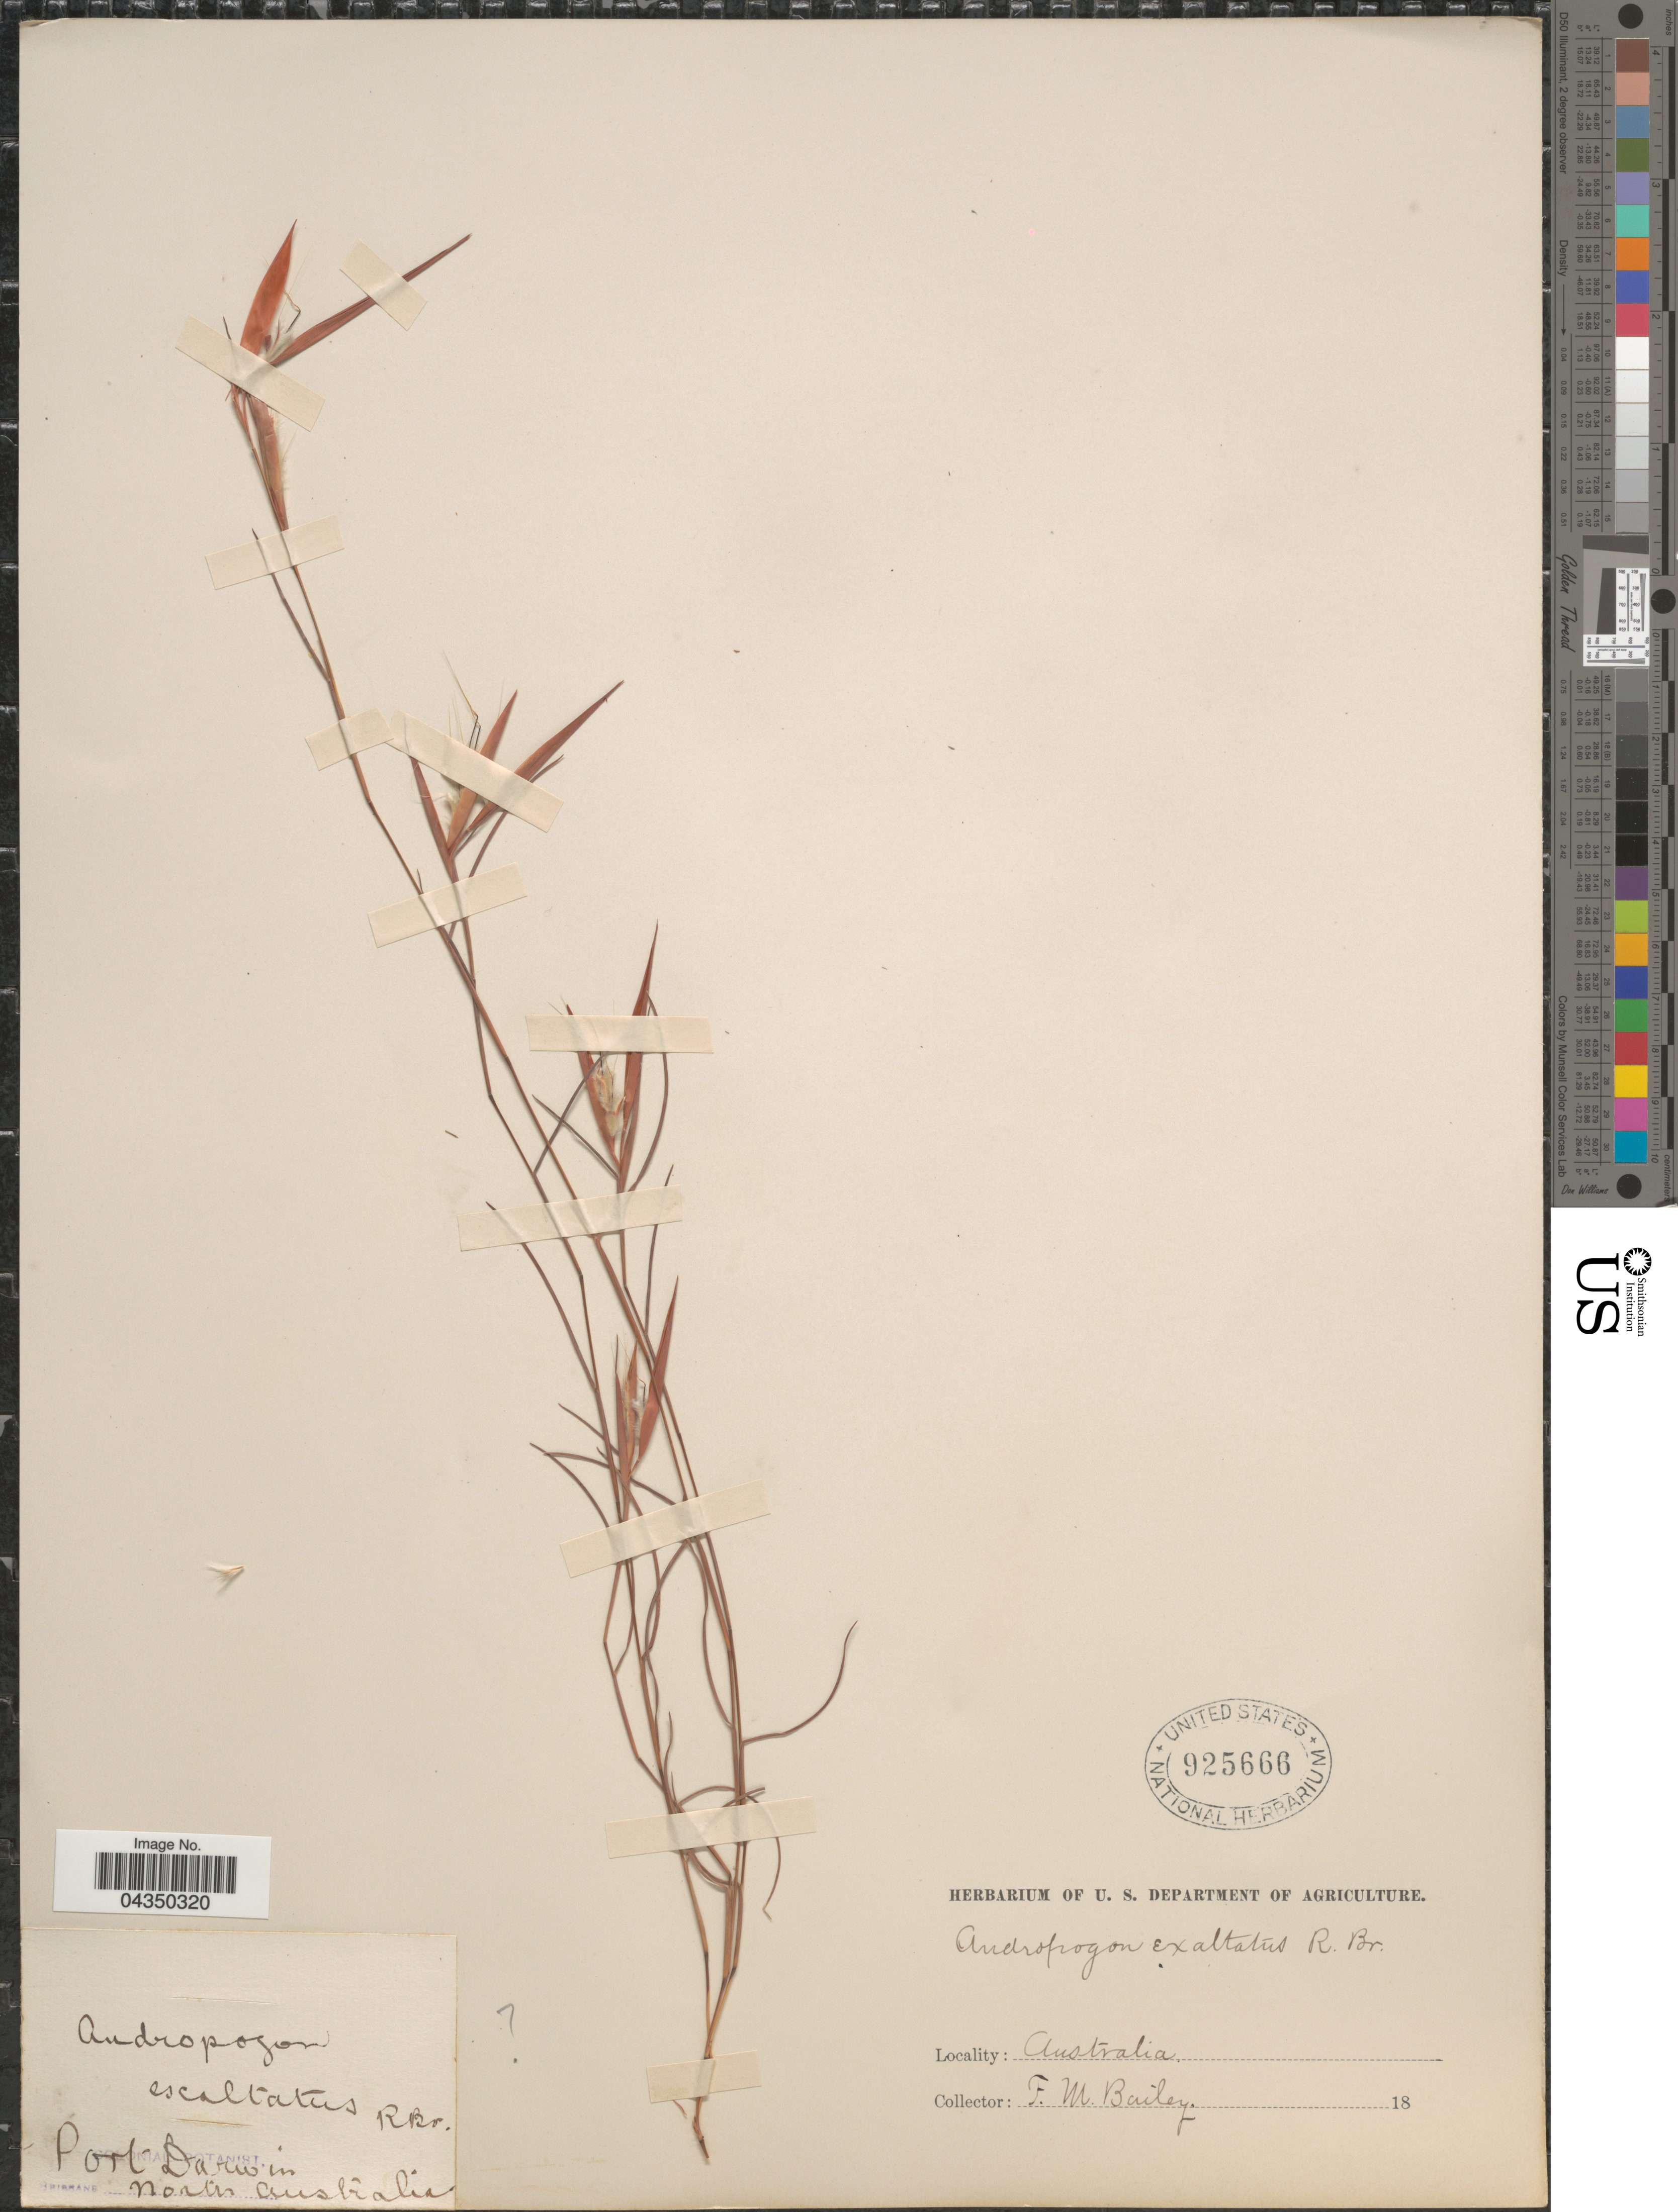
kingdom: Plantae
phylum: Tracheophyta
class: Liliopsida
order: Poales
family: Poaceae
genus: Cymbopogon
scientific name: Cymbopogon ambiguus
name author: A. Camus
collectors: F. M. Bailey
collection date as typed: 18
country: Australia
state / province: Northern Territory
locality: Port Darwin, North Australia.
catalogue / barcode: US 925666